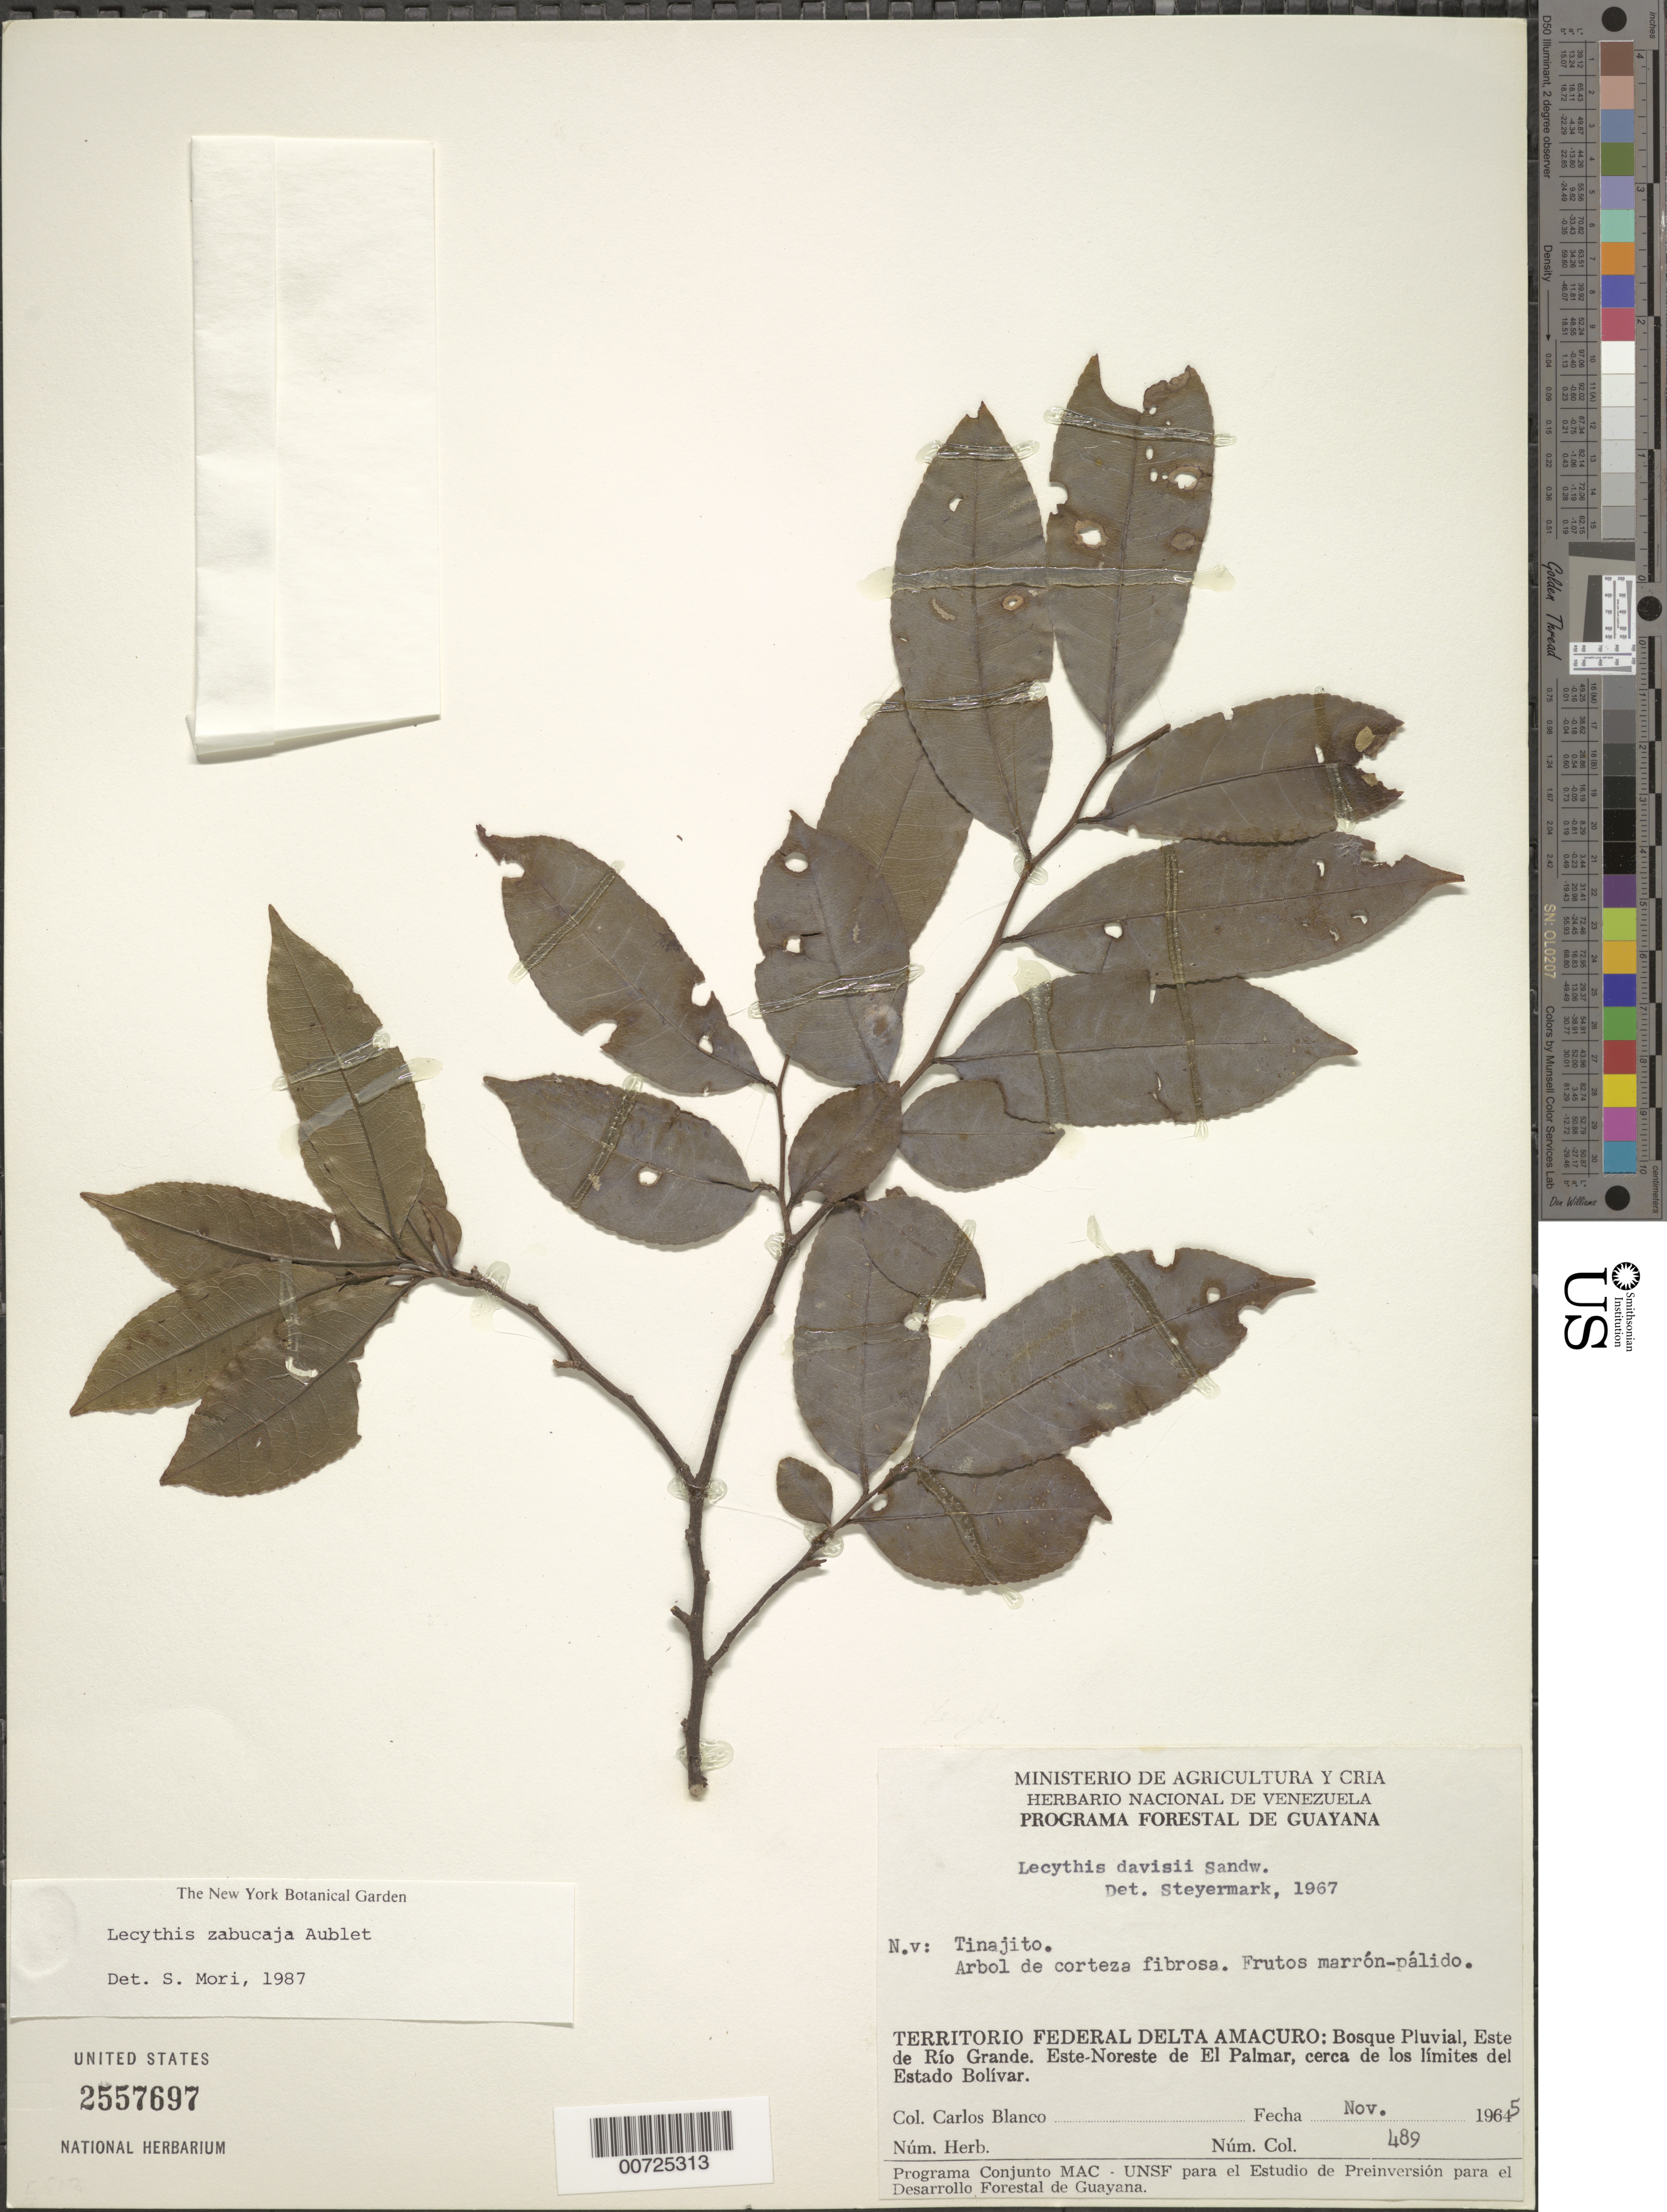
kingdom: Plantae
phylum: Tracheophyta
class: Magnoliopsida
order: Ericales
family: Lecythidaceae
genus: Lecythis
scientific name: Lecythis zabucajo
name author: Aubl.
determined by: Mori, Scott A.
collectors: C. A. Blanco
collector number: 489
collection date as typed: Nov-65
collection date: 1965-11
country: Venezuela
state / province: Delta Amacuro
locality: Río Grande, Este de; Este-Noreste de El Palmar, cerca de los limites del Estado Bolívar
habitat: Rainforest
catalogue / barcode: US 2557697